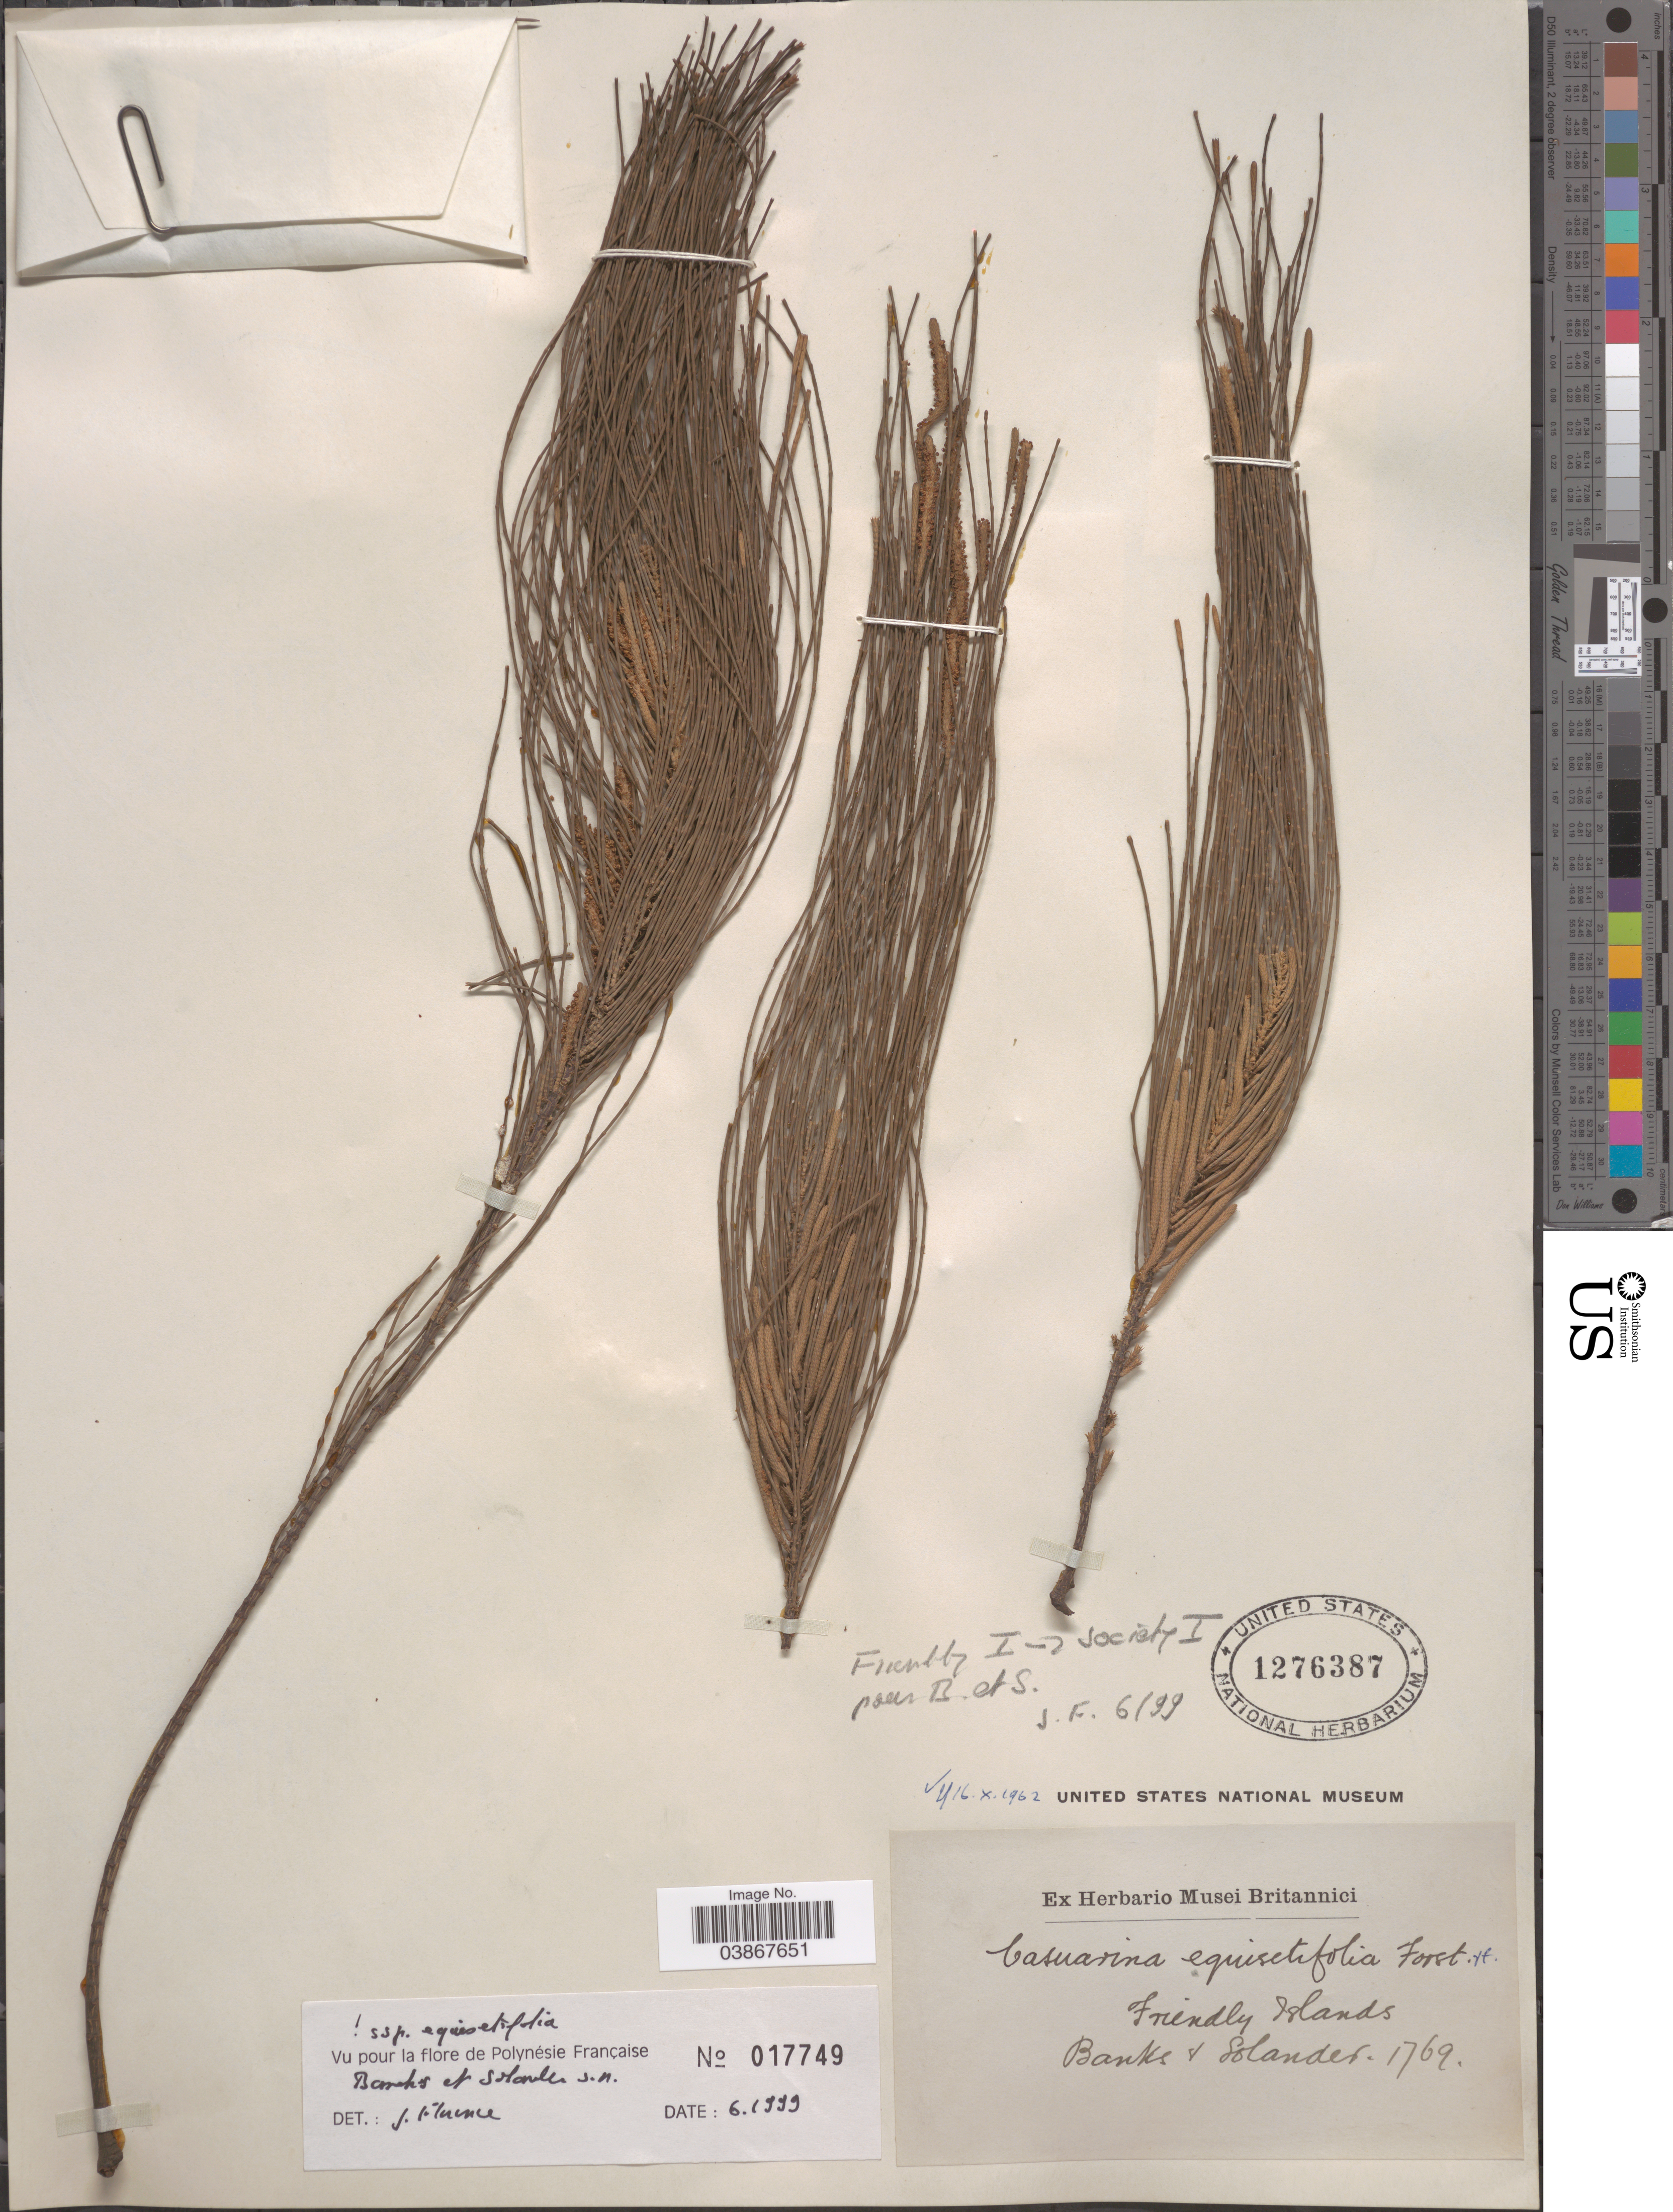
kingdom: Plantae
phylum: Tracheophyta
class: Magnoliopsida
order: Fagales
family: Casuarinaceae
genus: Casuarina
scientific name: Casuarina equisetifolia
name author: L.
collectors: -- Banks & -- Solander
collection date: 1769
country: French Polynesia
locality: Friendly Islands.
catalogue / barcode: US 1276387